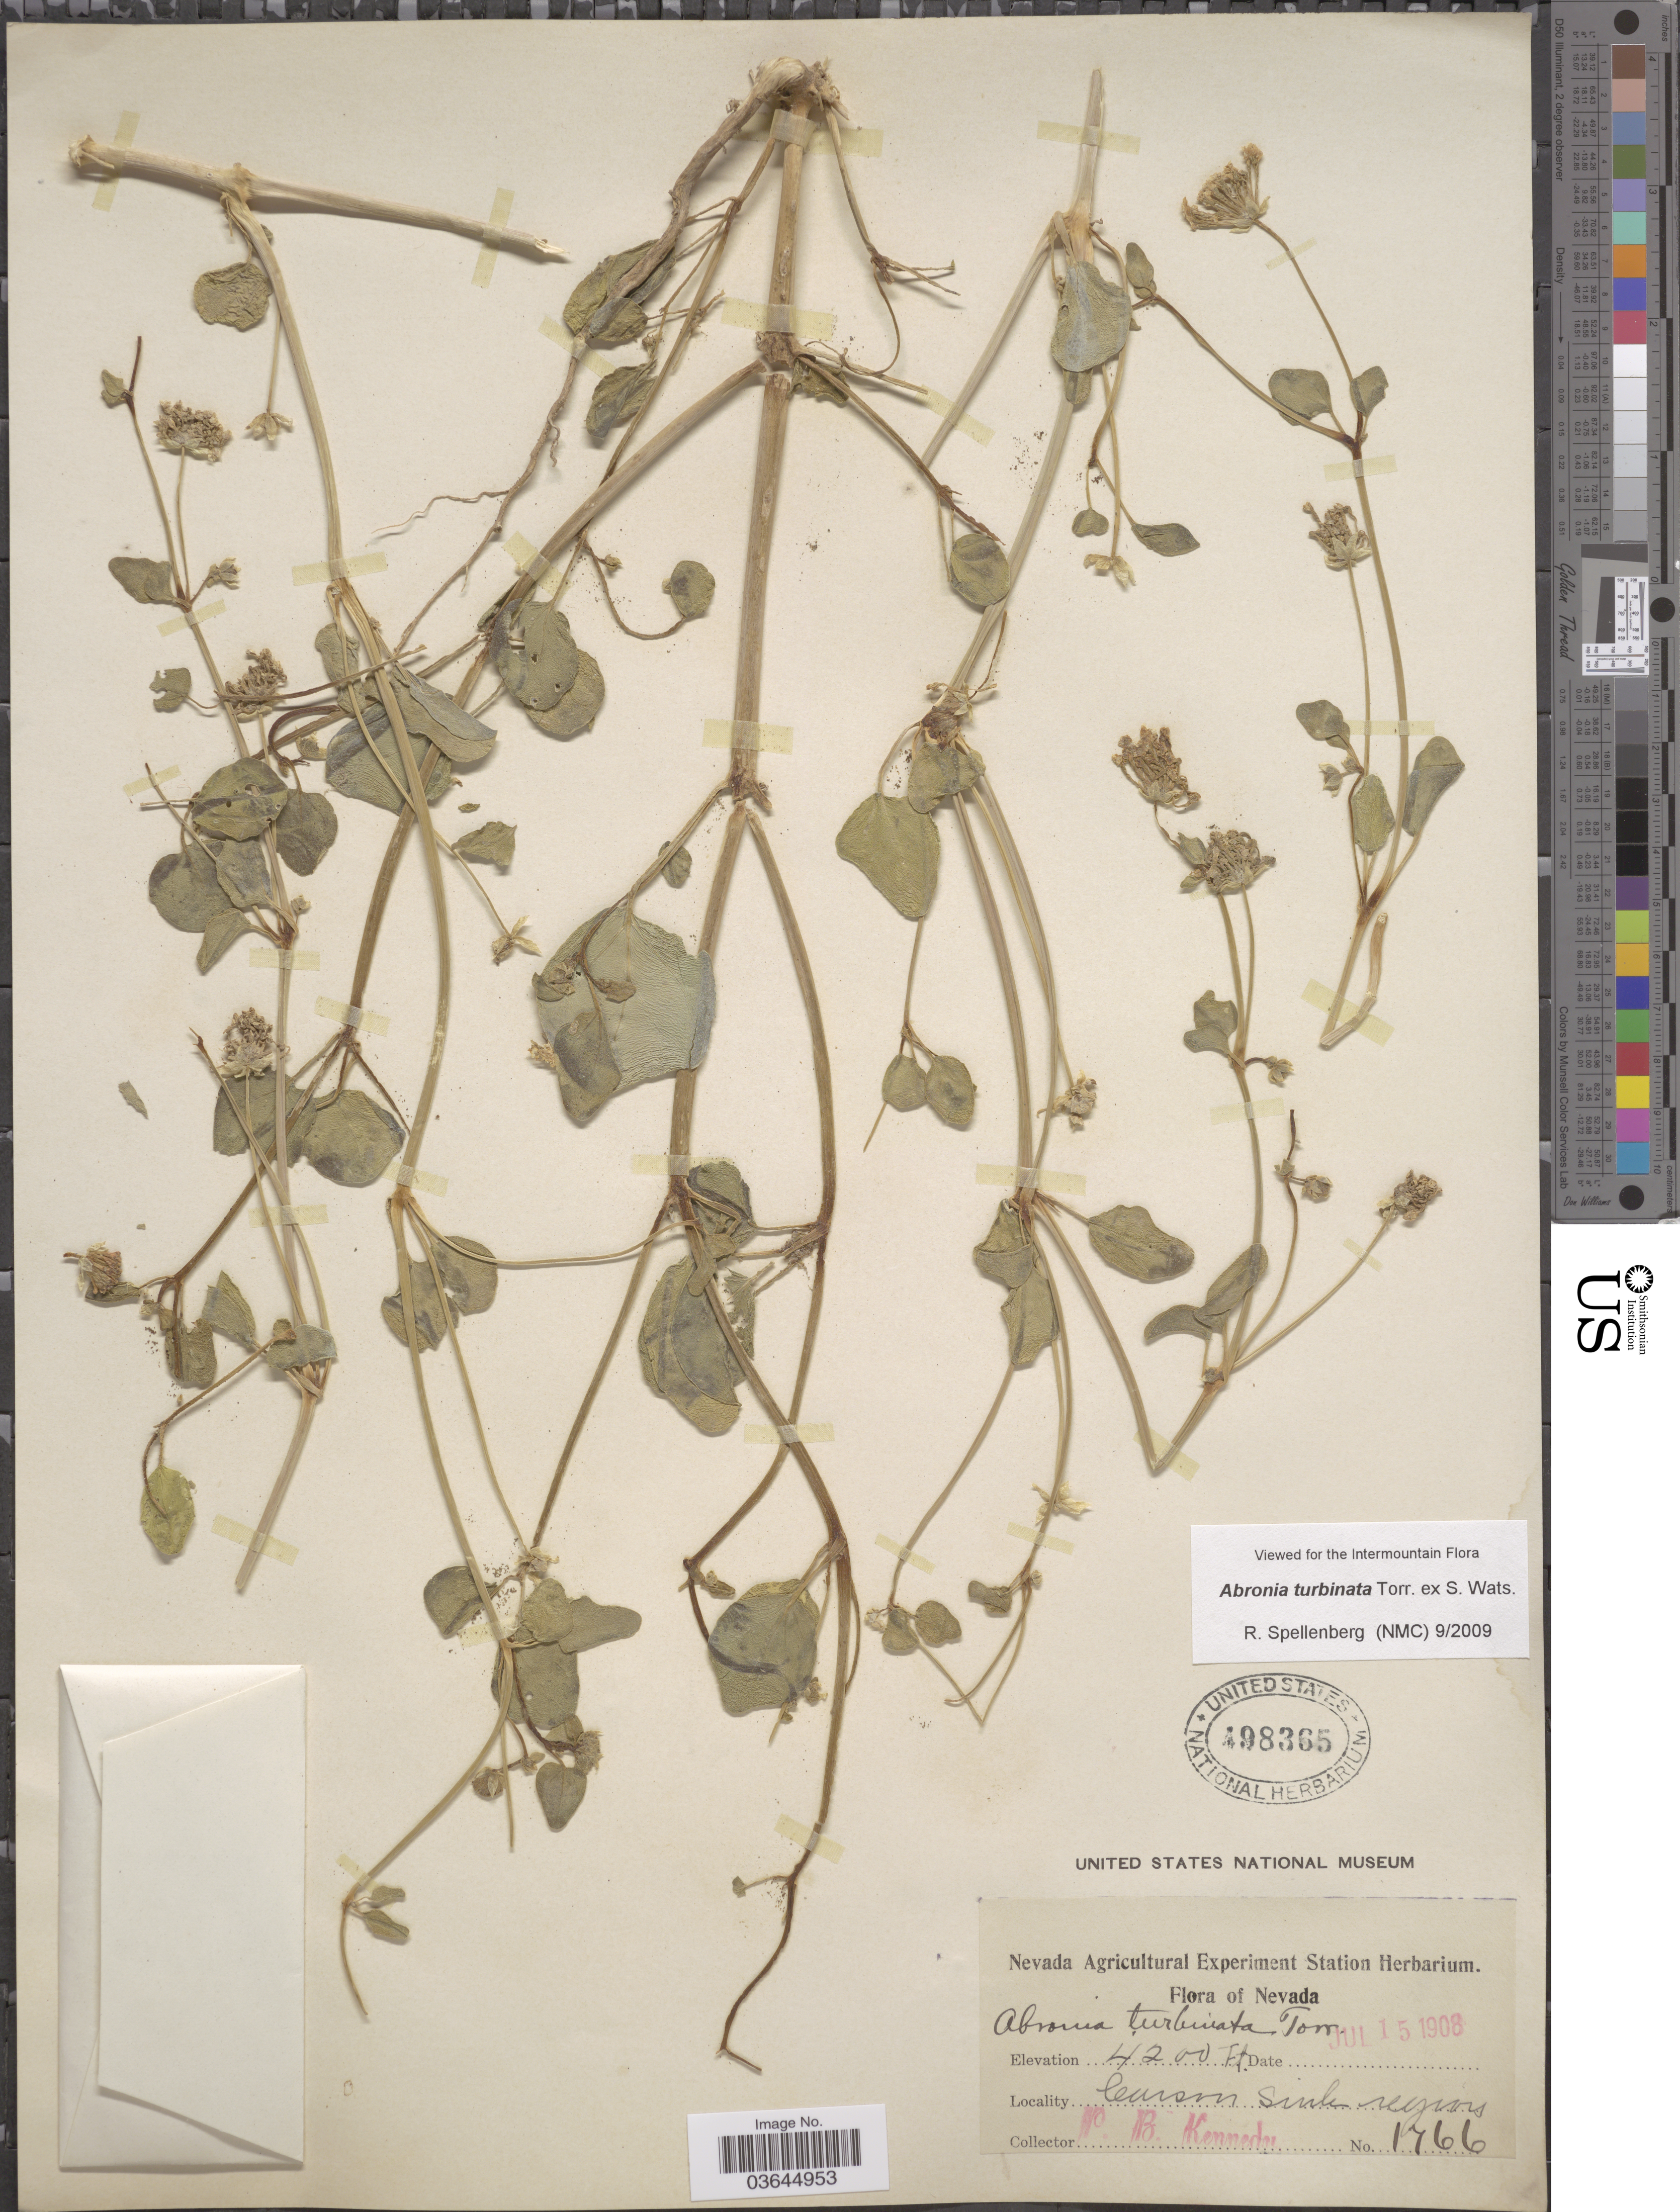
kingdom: Plantae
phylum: Tracheophyta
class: Magnoliopsida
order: Caryophyllales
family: Nyctaginaceae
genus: Abronia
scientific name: Abronia turbinata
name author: Torr. ex S. Watson in C. King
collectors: P. B. Kennedy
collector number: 1766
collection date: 1908-07-15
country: United States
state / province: Nevada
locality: Carson Sink regions.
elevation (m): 1280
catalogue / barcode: US 498365